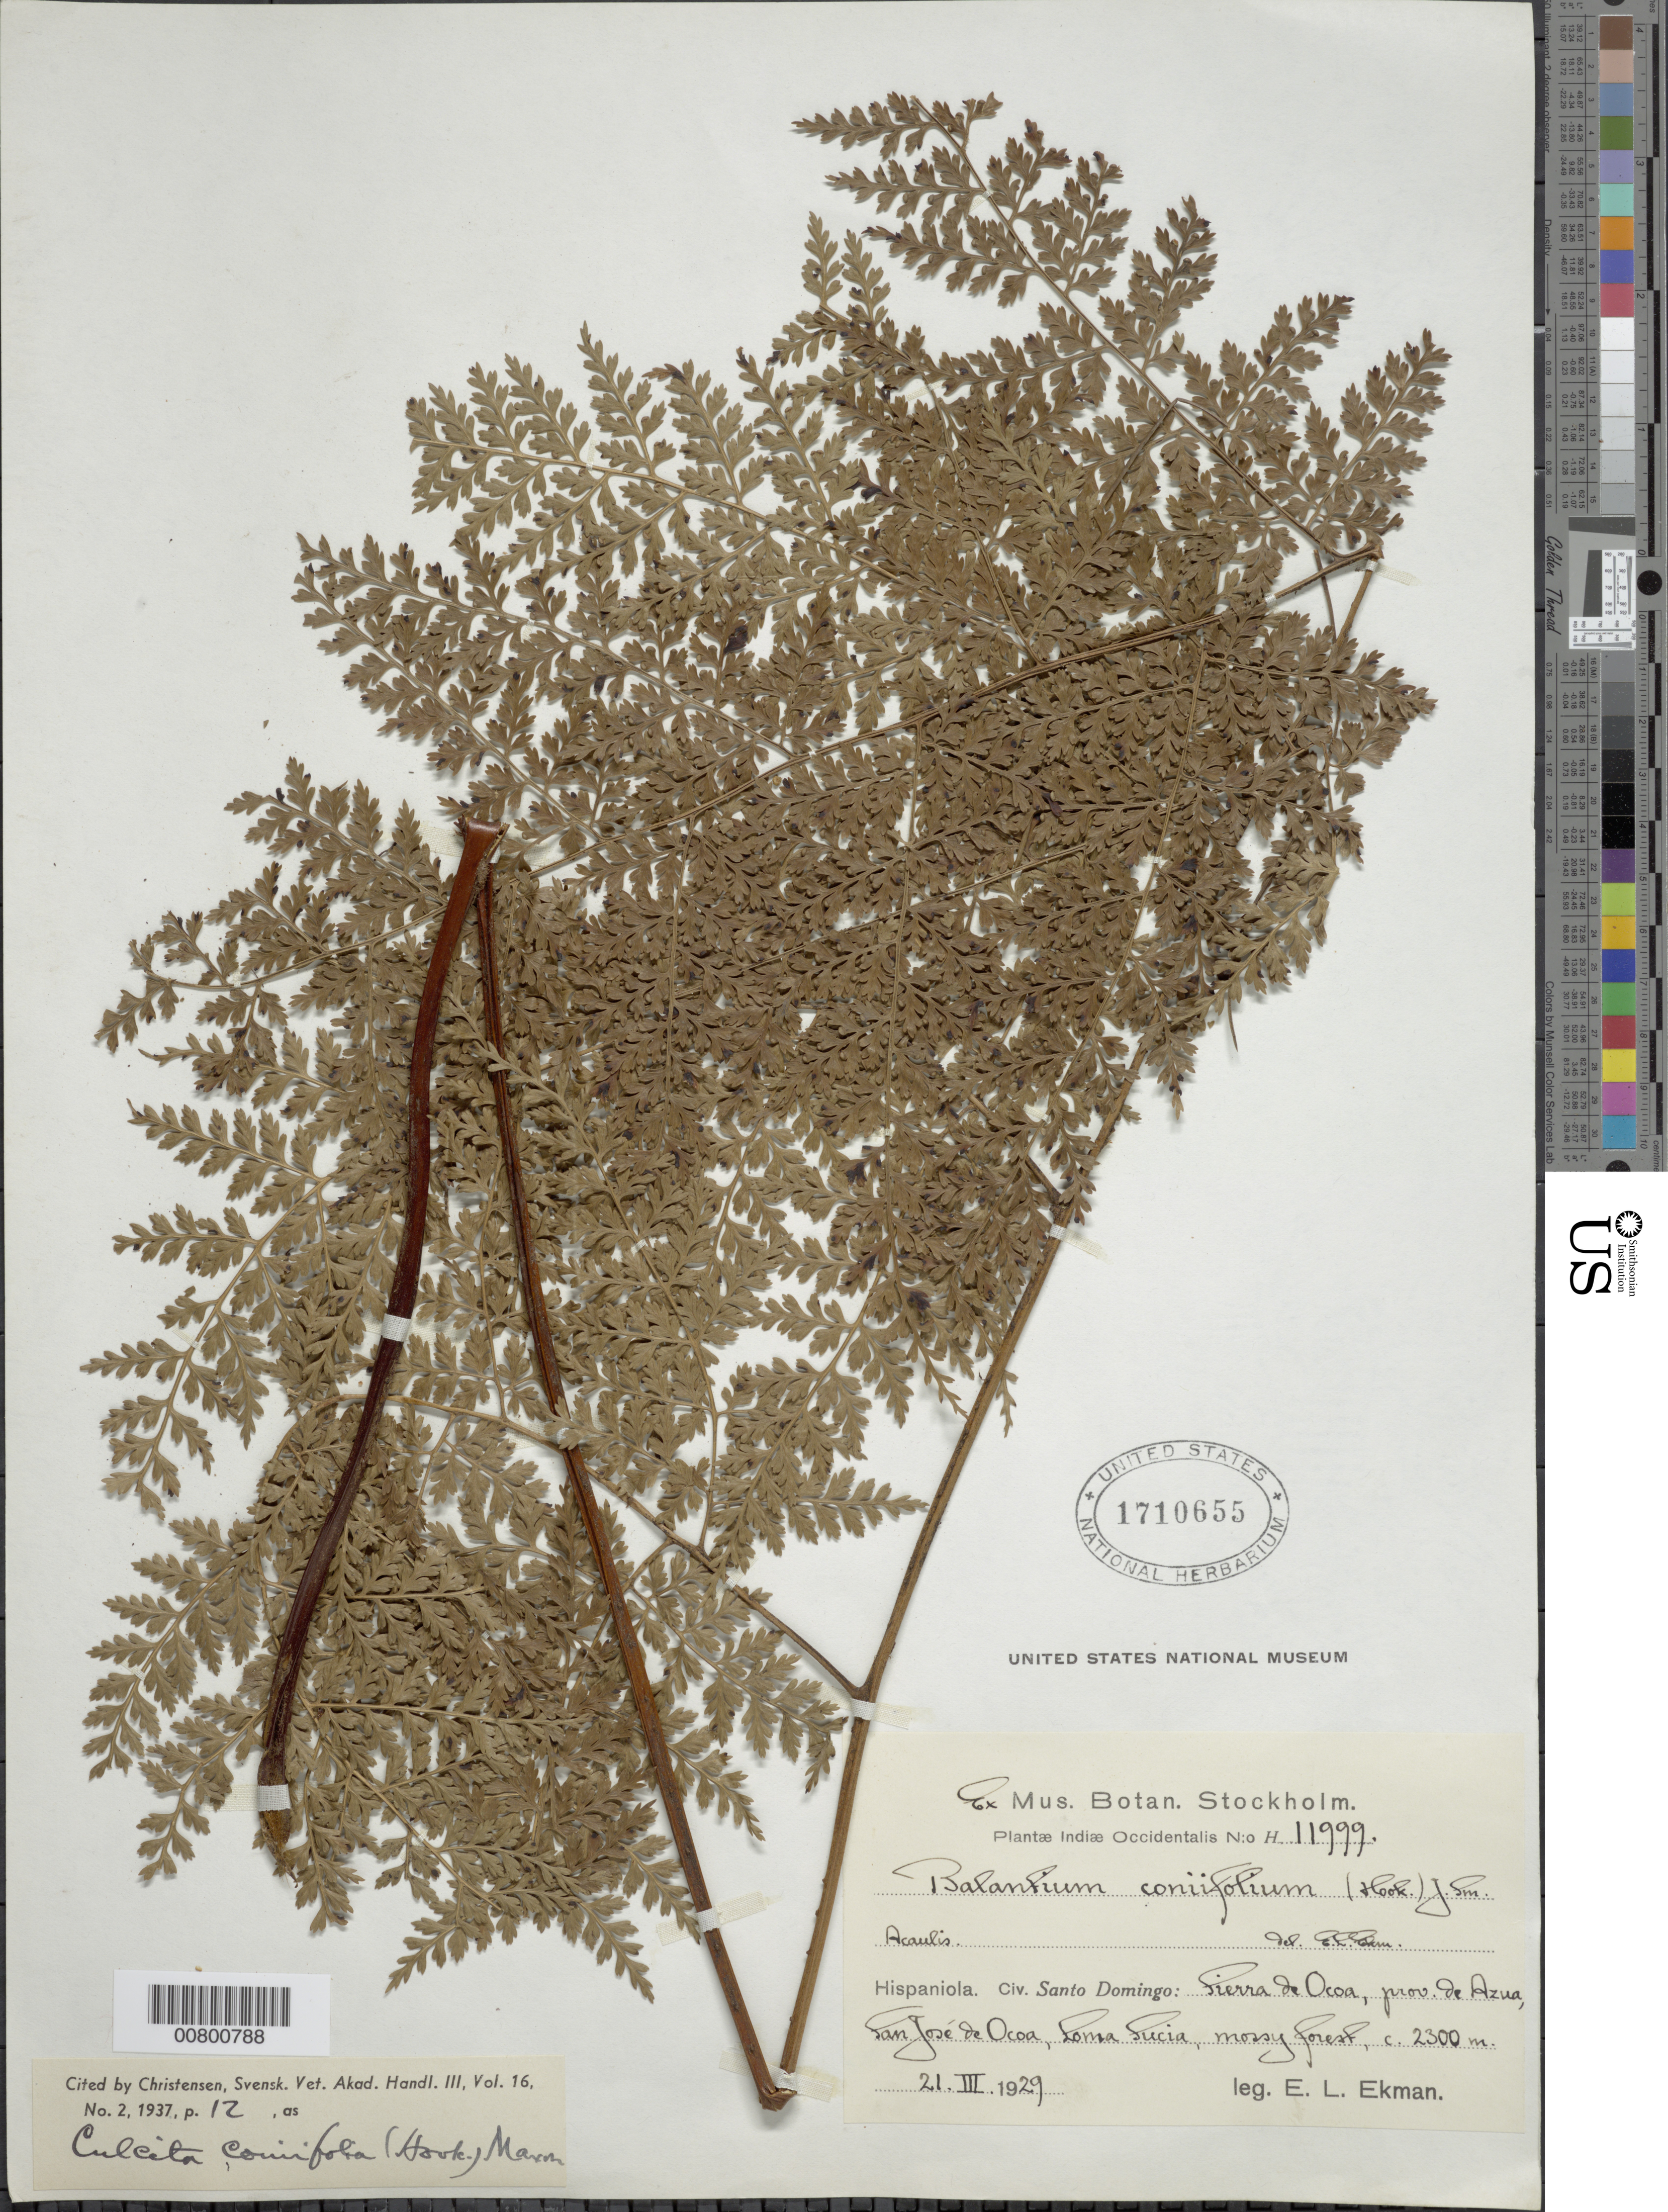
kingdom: Plantae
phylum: Tracheophyta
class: Polypodiopsida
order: Cyatheales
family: Culcitaceae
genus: Culcita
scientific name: Culcita coniifolia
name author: (Hook.) Maxon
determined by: Christenson, E.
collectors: E. L. Ekman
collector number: H 11999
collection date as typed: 21 Mar 1929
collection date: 1929-03-21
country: Dominican Republic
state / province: Azua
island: Hispaniola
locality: Sierra de Ocoa, San José de Ocoa, Loma Lucia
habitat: Mossy forest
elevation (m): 2300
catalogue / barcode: US 1710655